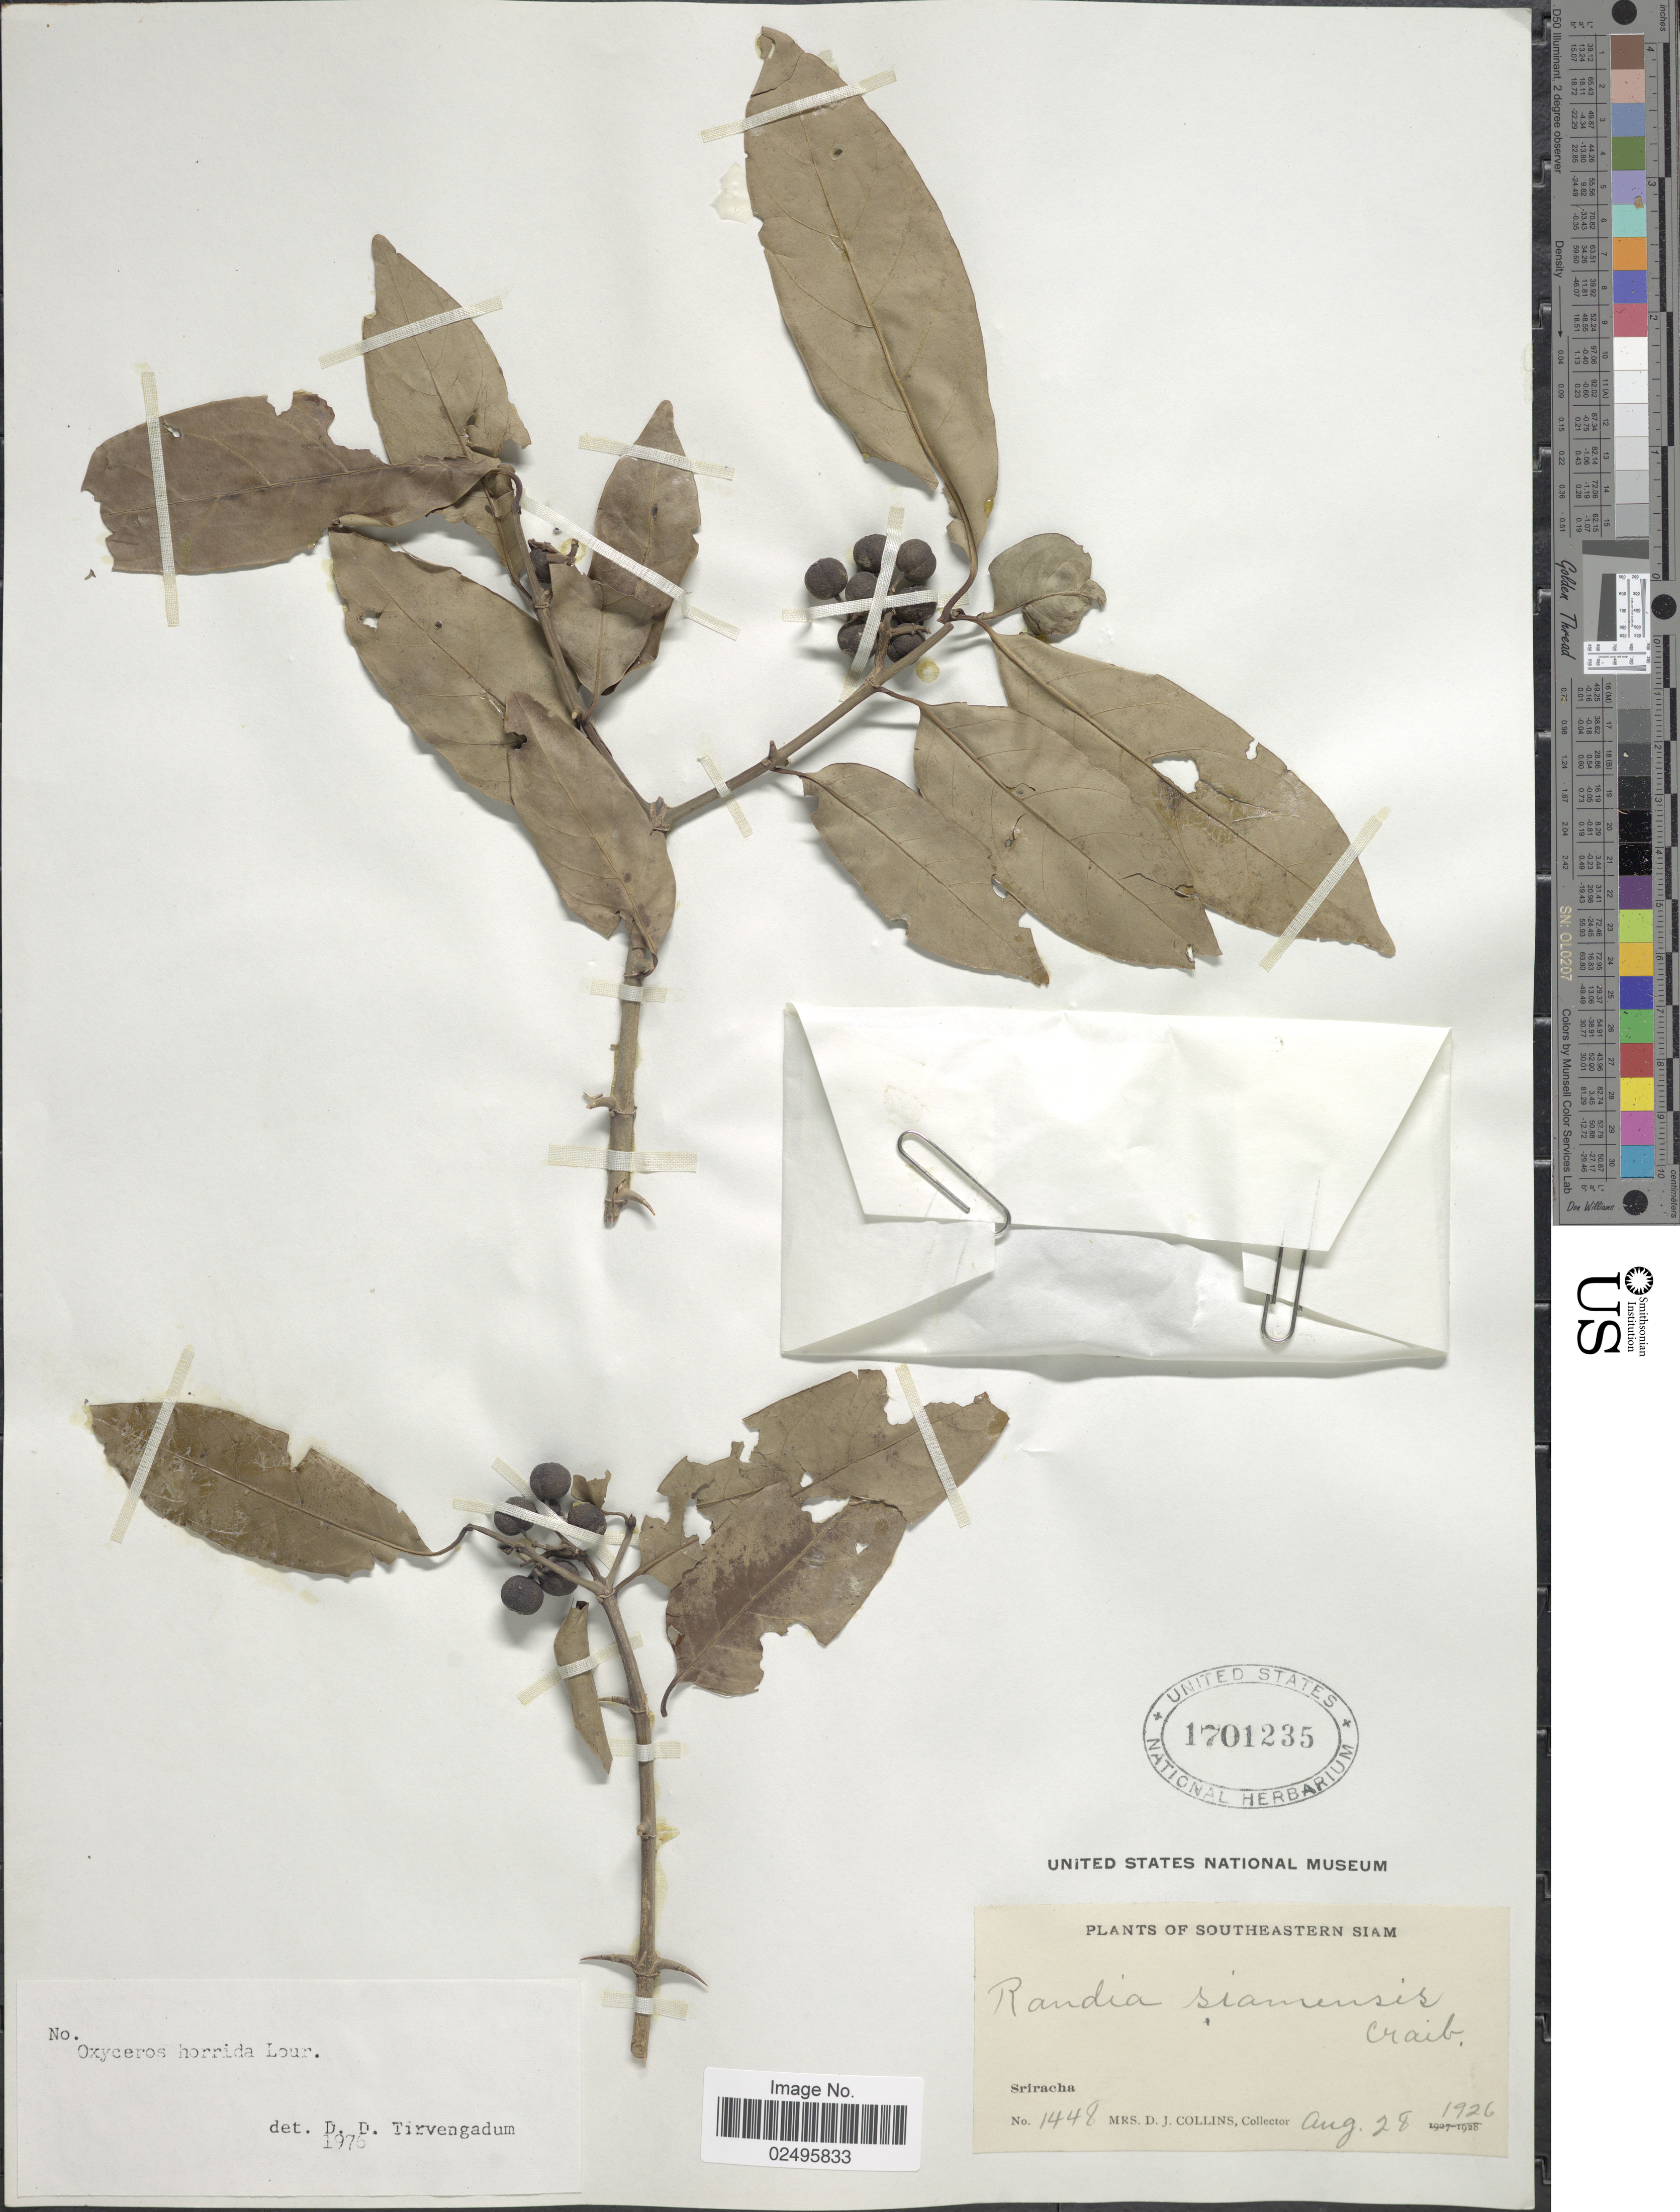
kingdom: Plantae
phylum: Tracheophyta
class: Magnoliopsida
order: Gentianales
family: Rubiaceae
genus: Oxyceros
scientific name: Oxyceros horridus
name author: Lour.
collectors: Mrs. D. J. Collins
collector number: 1448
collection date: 1926-08-28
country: Thailand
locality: Southeastern Siam. Sriracha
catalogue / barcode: US 1701235